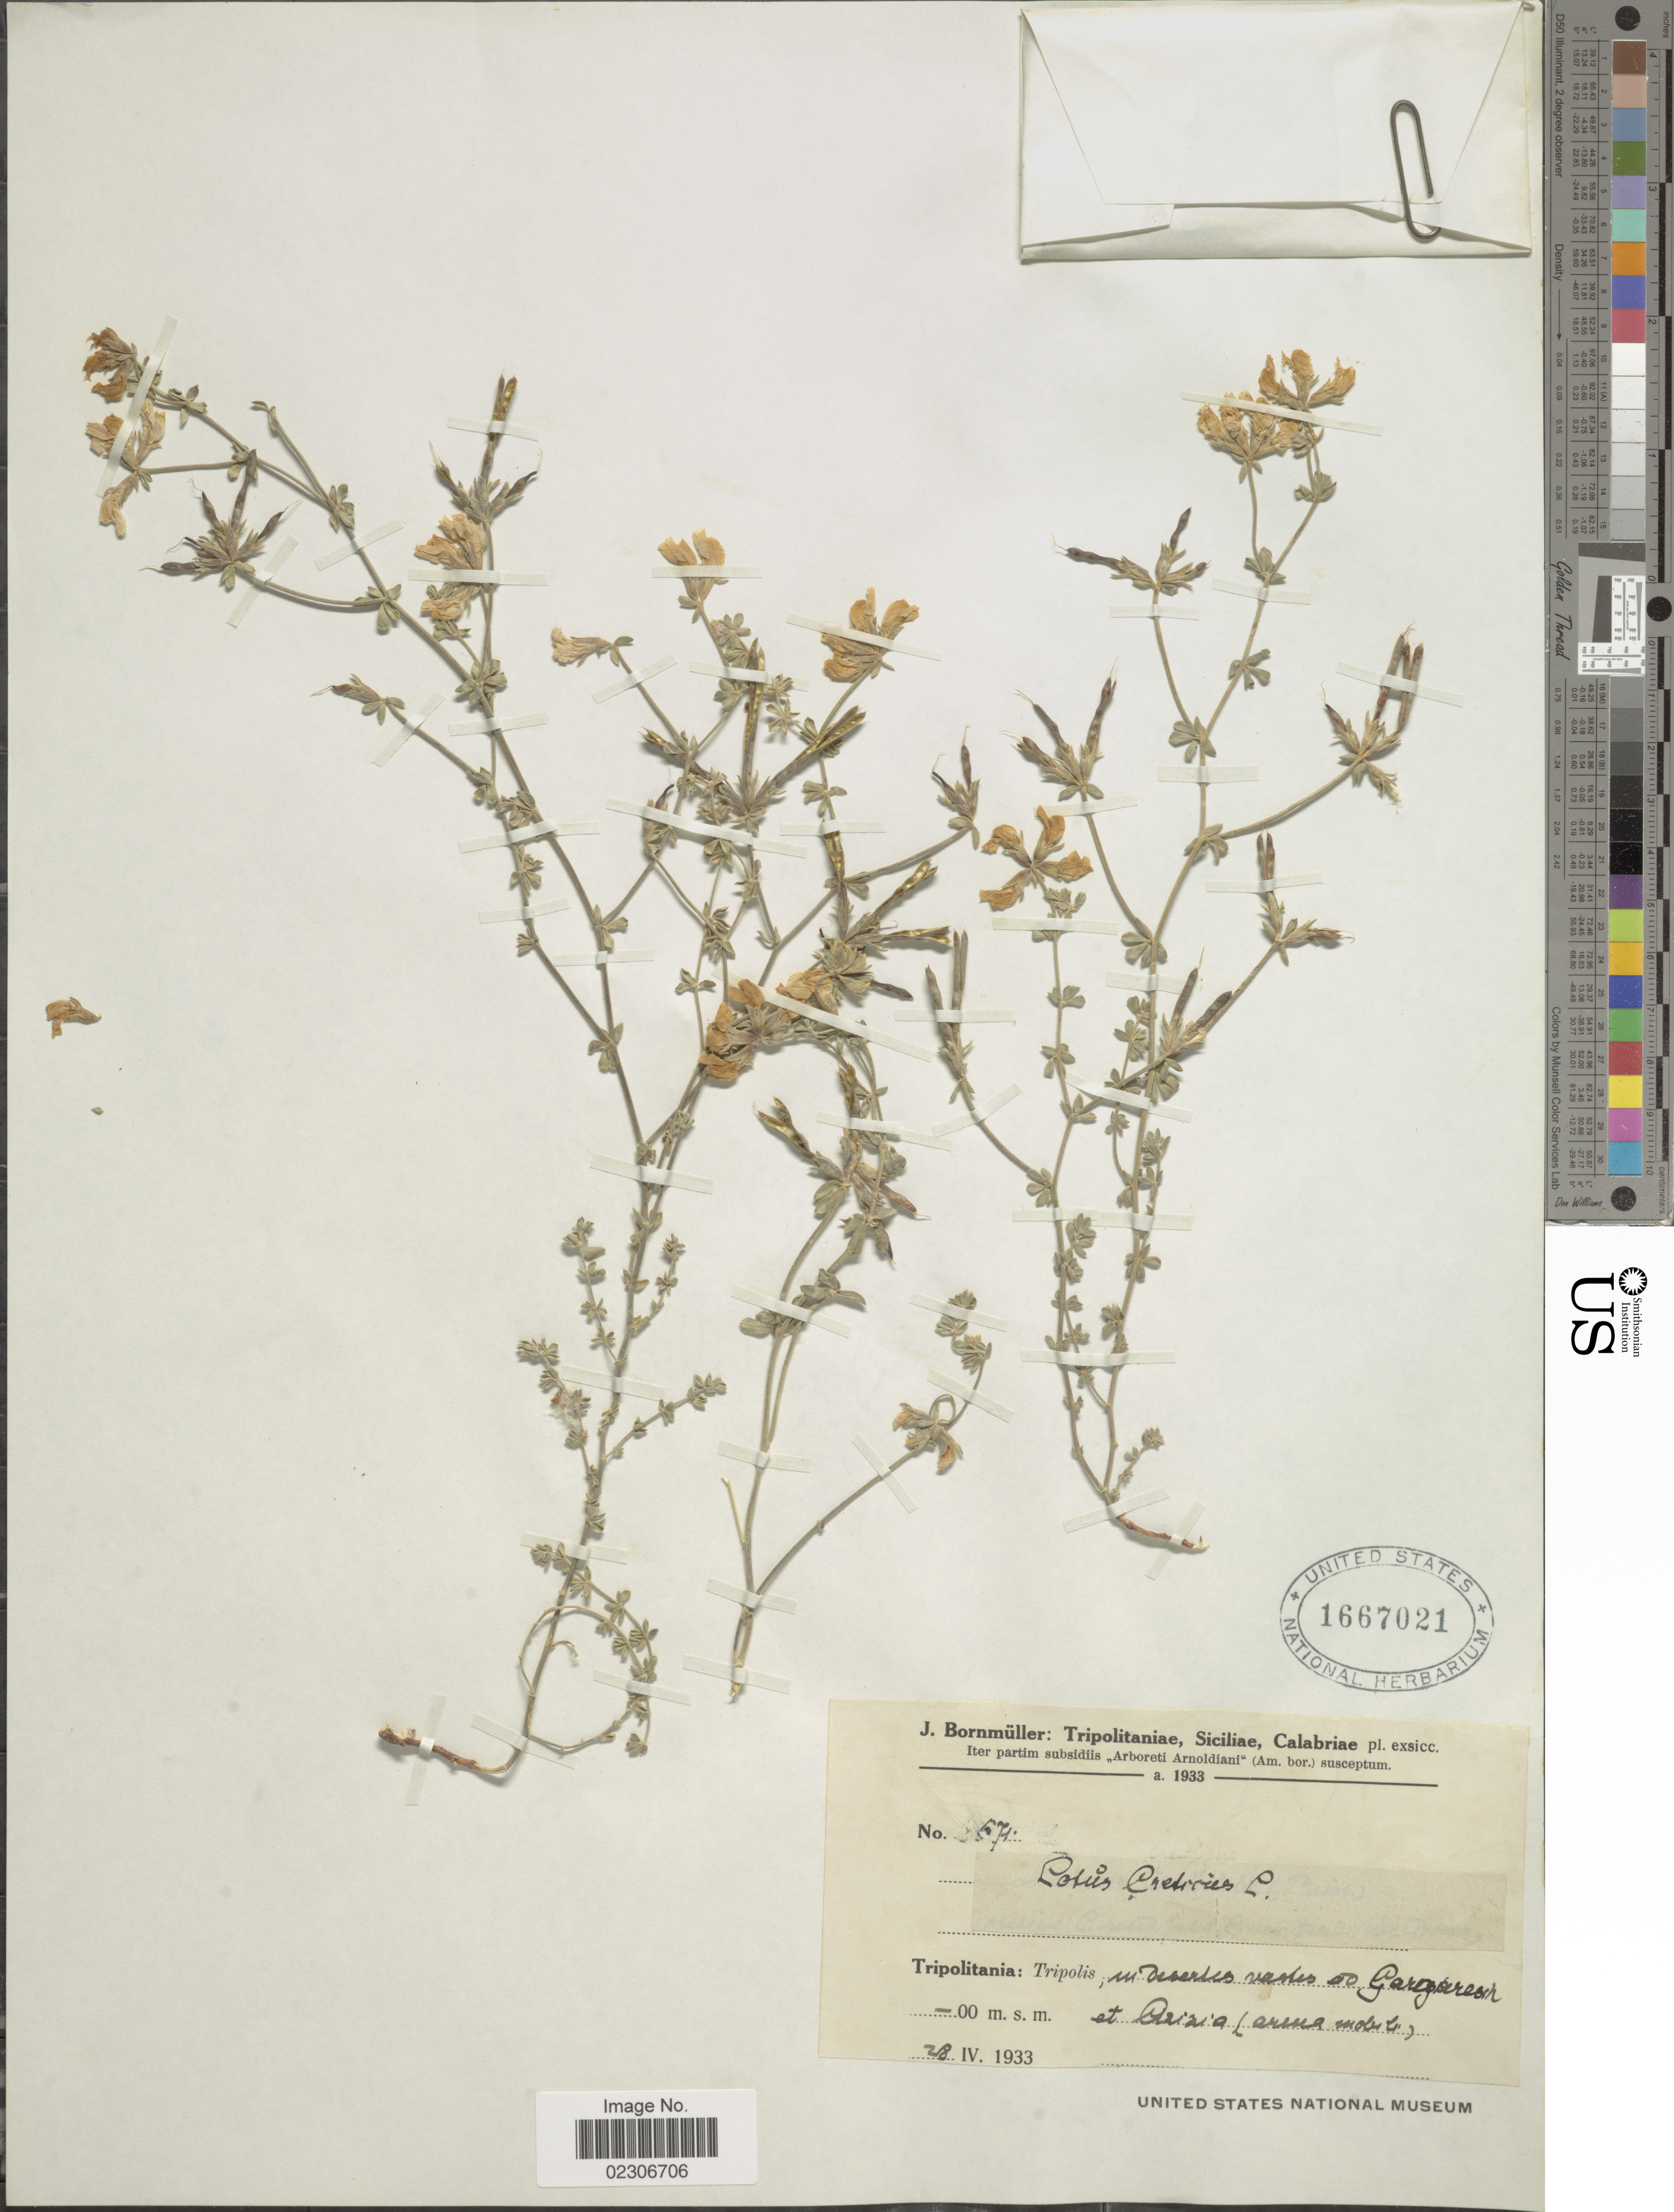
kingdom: Plantae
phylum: Tracheophyta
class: Magnoliopsida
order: Fabales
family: Fabaceae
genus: Lotus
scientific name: Lotus creticus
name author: L.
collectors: J. Bornmüller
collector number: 571*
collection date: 1933-04-28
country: Libya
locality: Tripolitania: Tripolis, in desertis vastis ad Gargaresh et Azizia (arena mobili)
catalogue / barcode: US 1667021